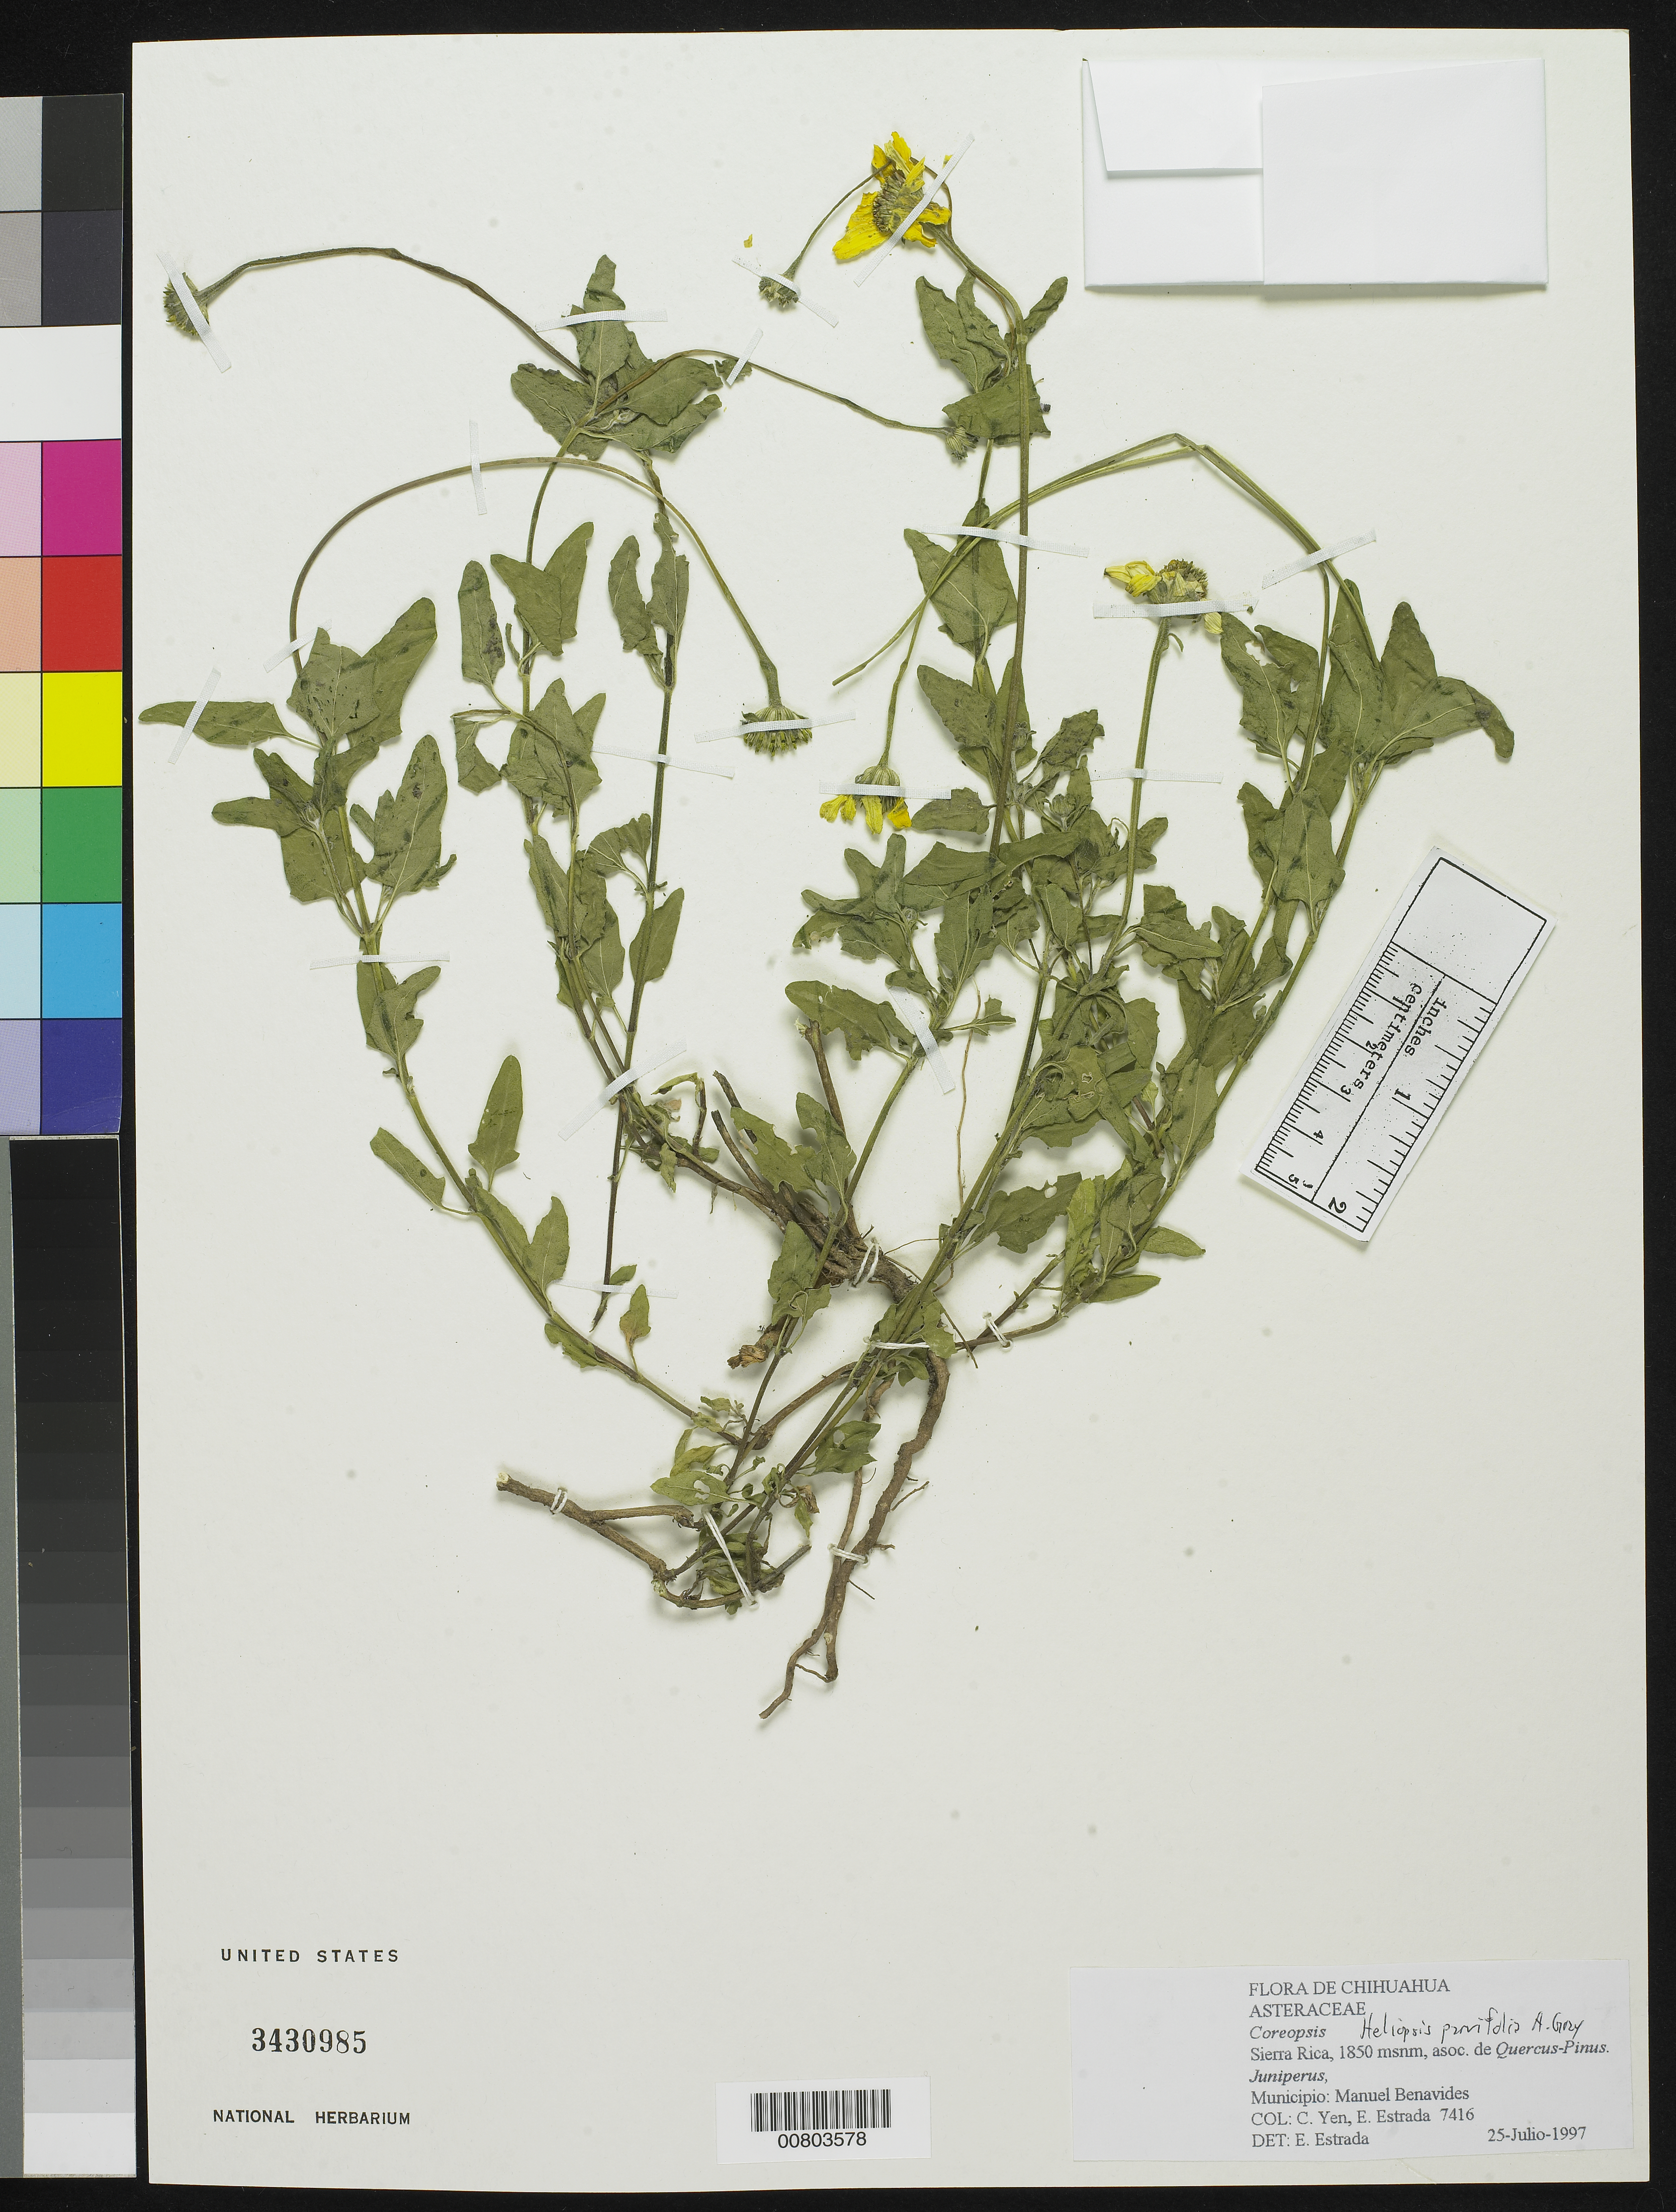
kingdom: Plantae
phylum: Tracheophyta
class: Magnoliopsida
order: Asterales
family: Asteraceae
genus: Heliopsis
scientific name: Heliopsis parvifolia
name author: A. Gray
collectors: Y. C. Yang & E. Estrada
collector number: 7416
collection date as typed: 25 Jul 1997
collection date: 1997-07-25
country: Mexico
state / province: Chihuahua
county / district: Manuel Benavides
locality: Sierra Rica, Municipio Manuel Benavides, Chihuahua.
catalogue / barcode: US 3430985